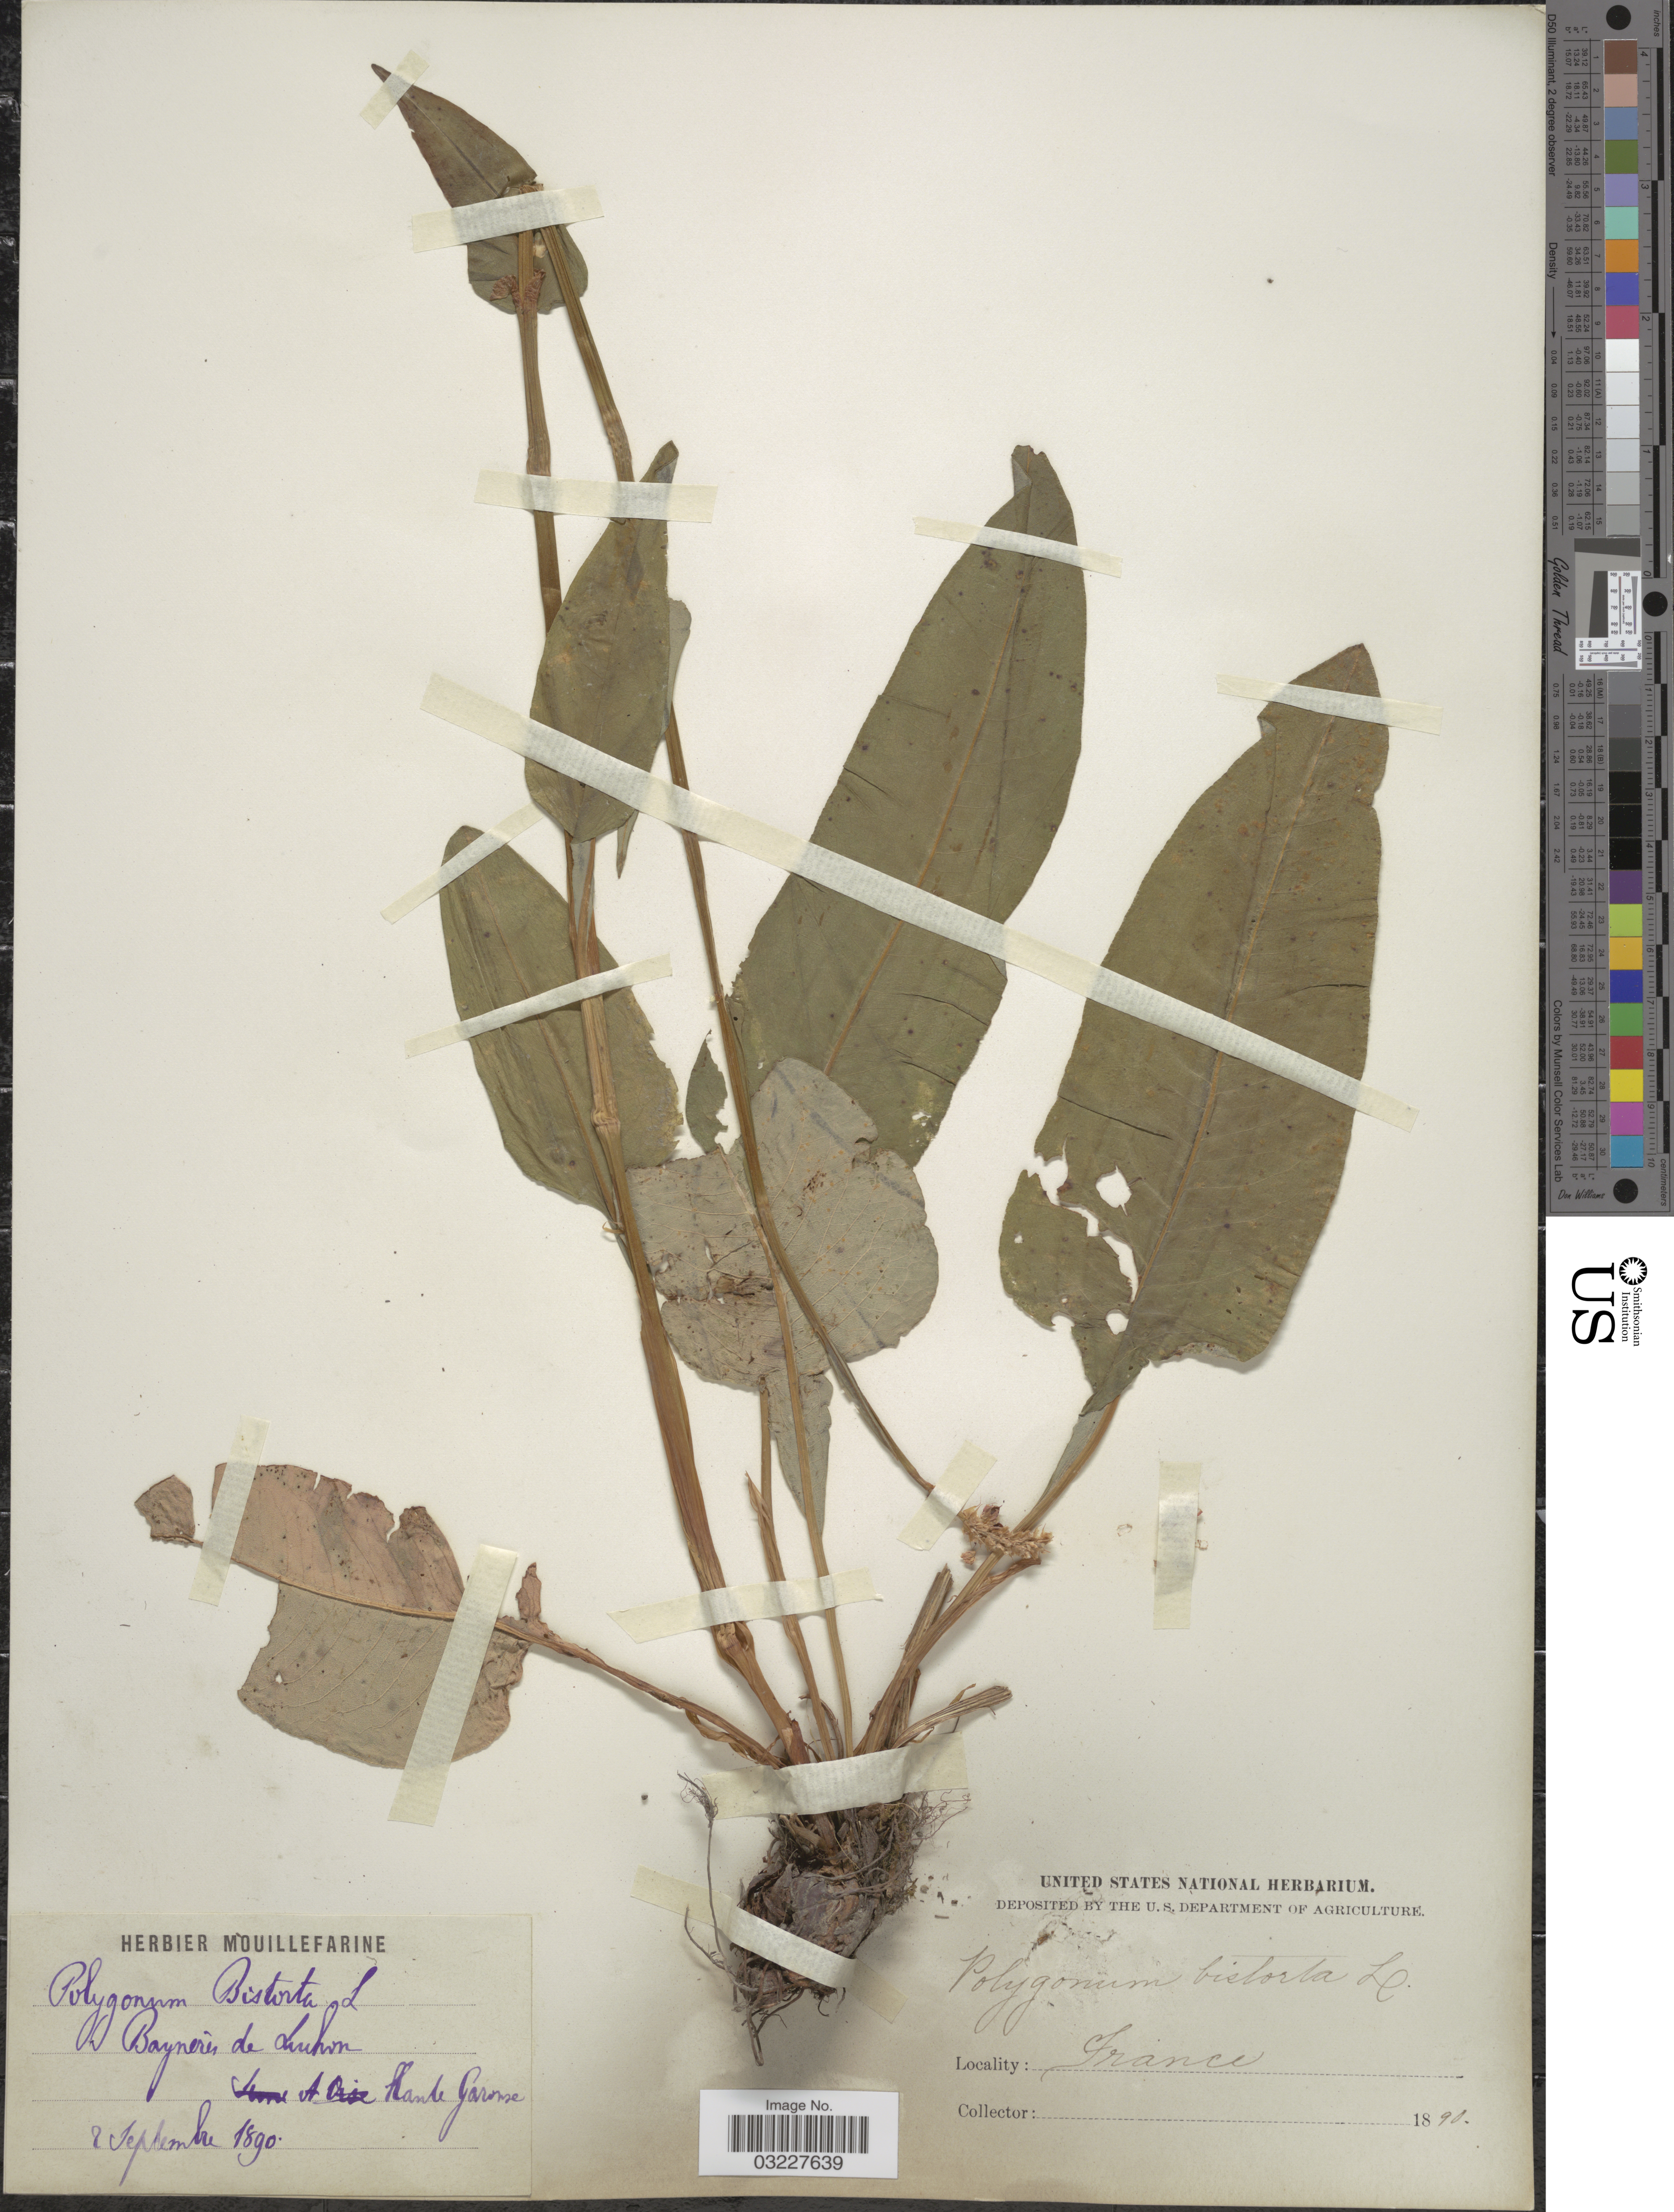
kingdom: Plantae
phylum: Tracheophyta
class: Magnoliopsida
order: Caryophyllales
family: Polygonaceae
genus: Bistorta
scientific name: Bistorta officinalis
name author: Delarbre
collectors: ex herb. Mouillefarine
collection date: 1890-09-02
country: France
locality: Baynerés de Luchon A Haute Garonne.